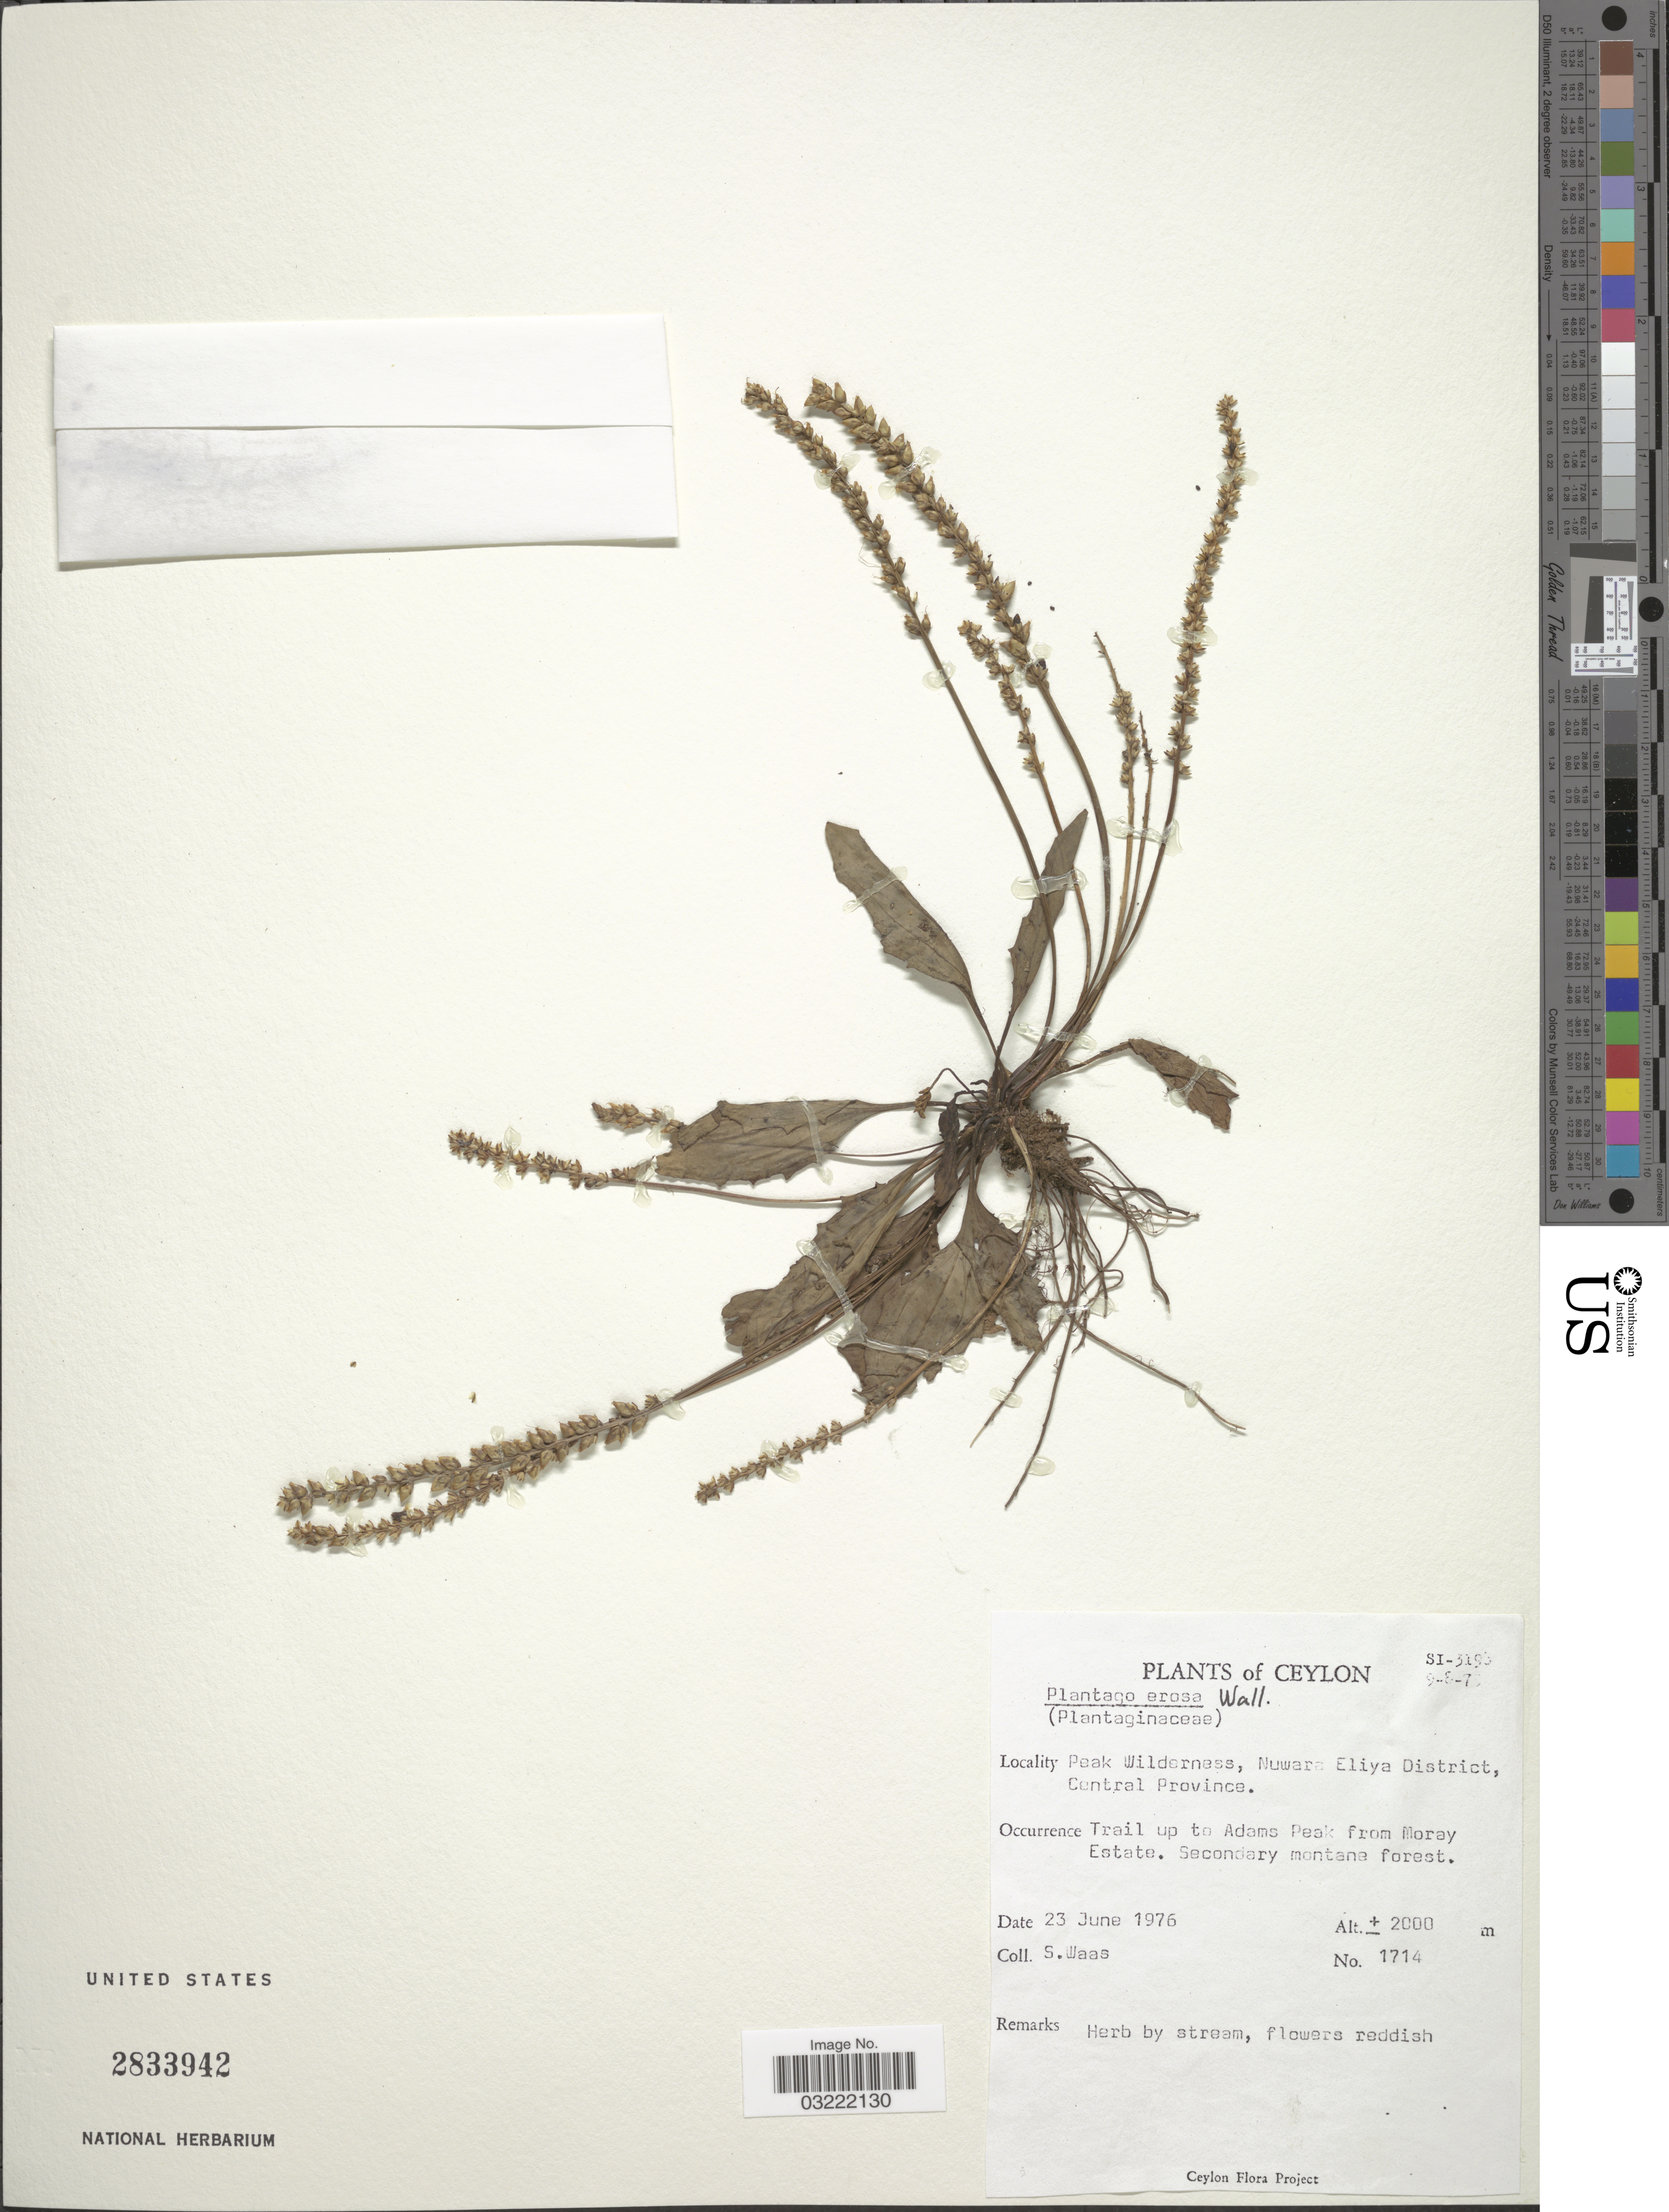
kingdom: Plantae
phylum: Tracheophyta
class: Magnoliopsida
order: Lamiales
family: Plantaginaceae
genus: Plantago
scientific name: Plantago erosa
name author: Wall.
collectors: S. Waas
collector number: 1714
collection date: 1976-06-23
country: Sri Lanka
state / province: Central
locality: Ceylon. Peak Wilderness, Nuwara Eliya District. Trail up to Adams Peak from Moray Estate.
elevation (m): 2000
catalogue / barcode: US 2833942